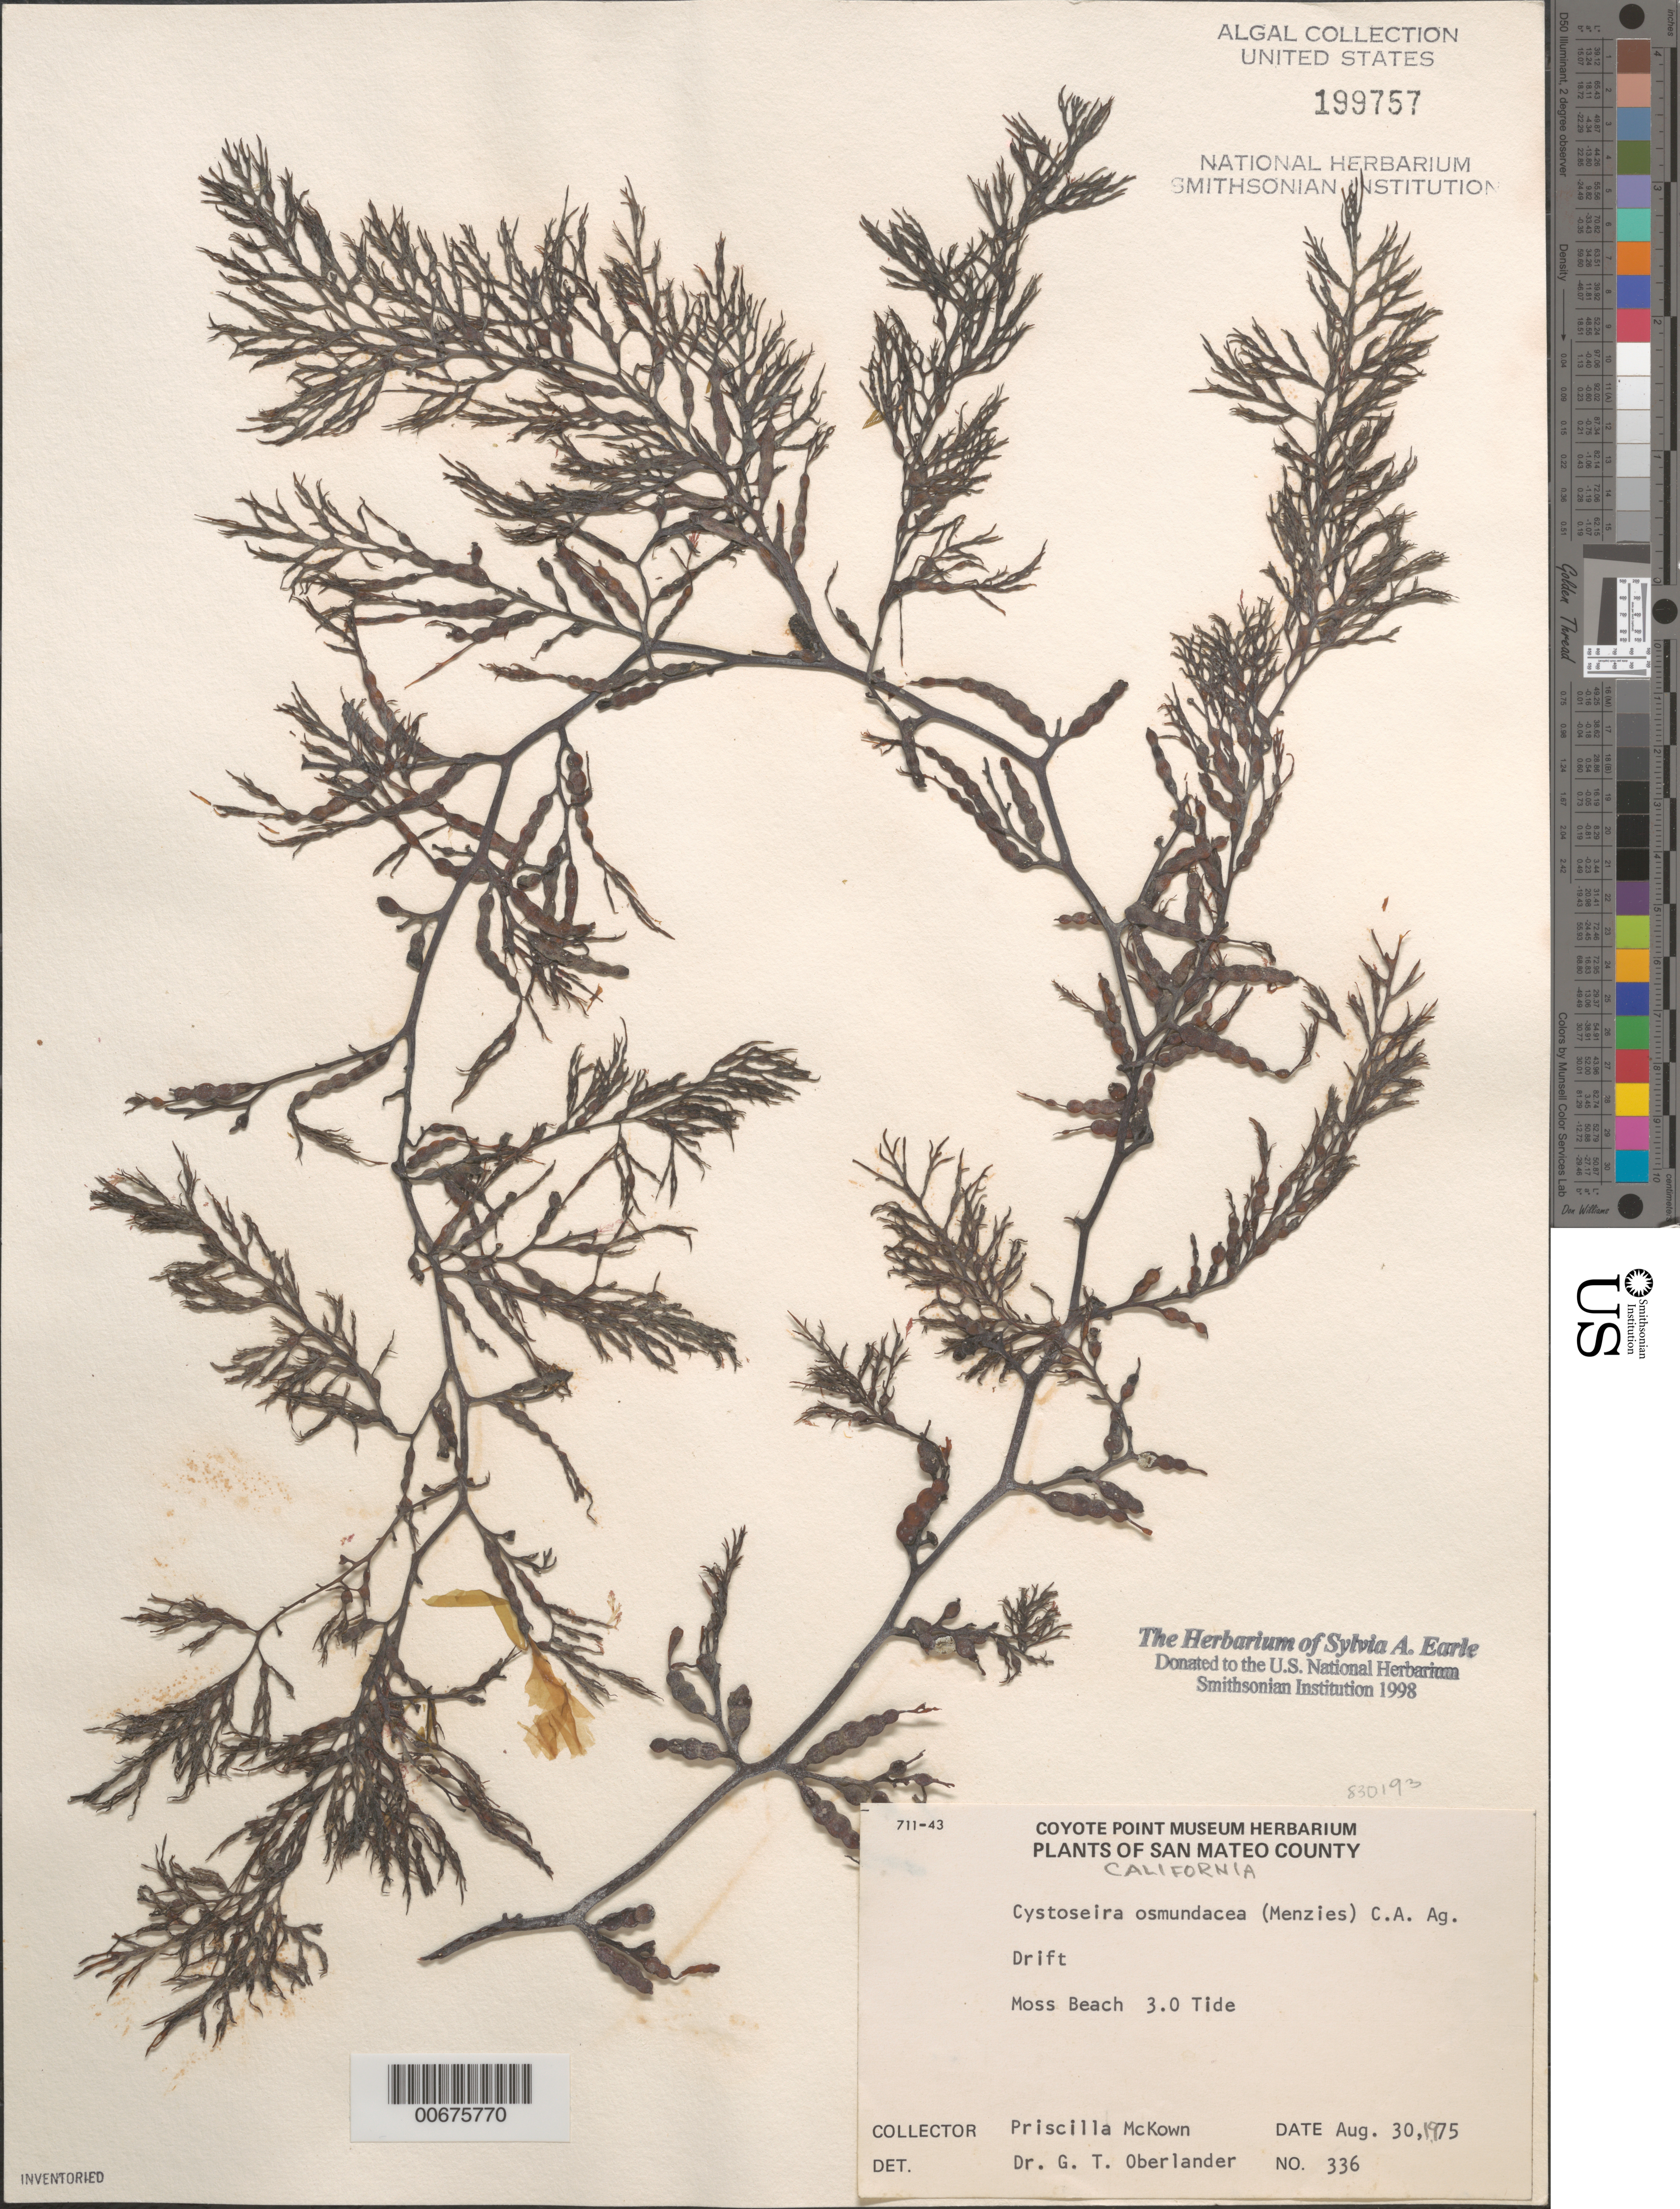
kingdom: Chromista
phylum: Ochrophyta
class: Phaeophyceae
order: Fucales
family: Sargassaceae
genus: Cystoseira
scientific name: Cystoseira osmundacea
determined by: Oberlander, G. T.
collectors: P. McKown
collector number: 336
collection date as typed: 30 Aug 1975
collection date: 1975-08-30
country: United States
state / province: California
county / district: San Mateo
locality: Moss Beach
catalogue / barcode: US 199757